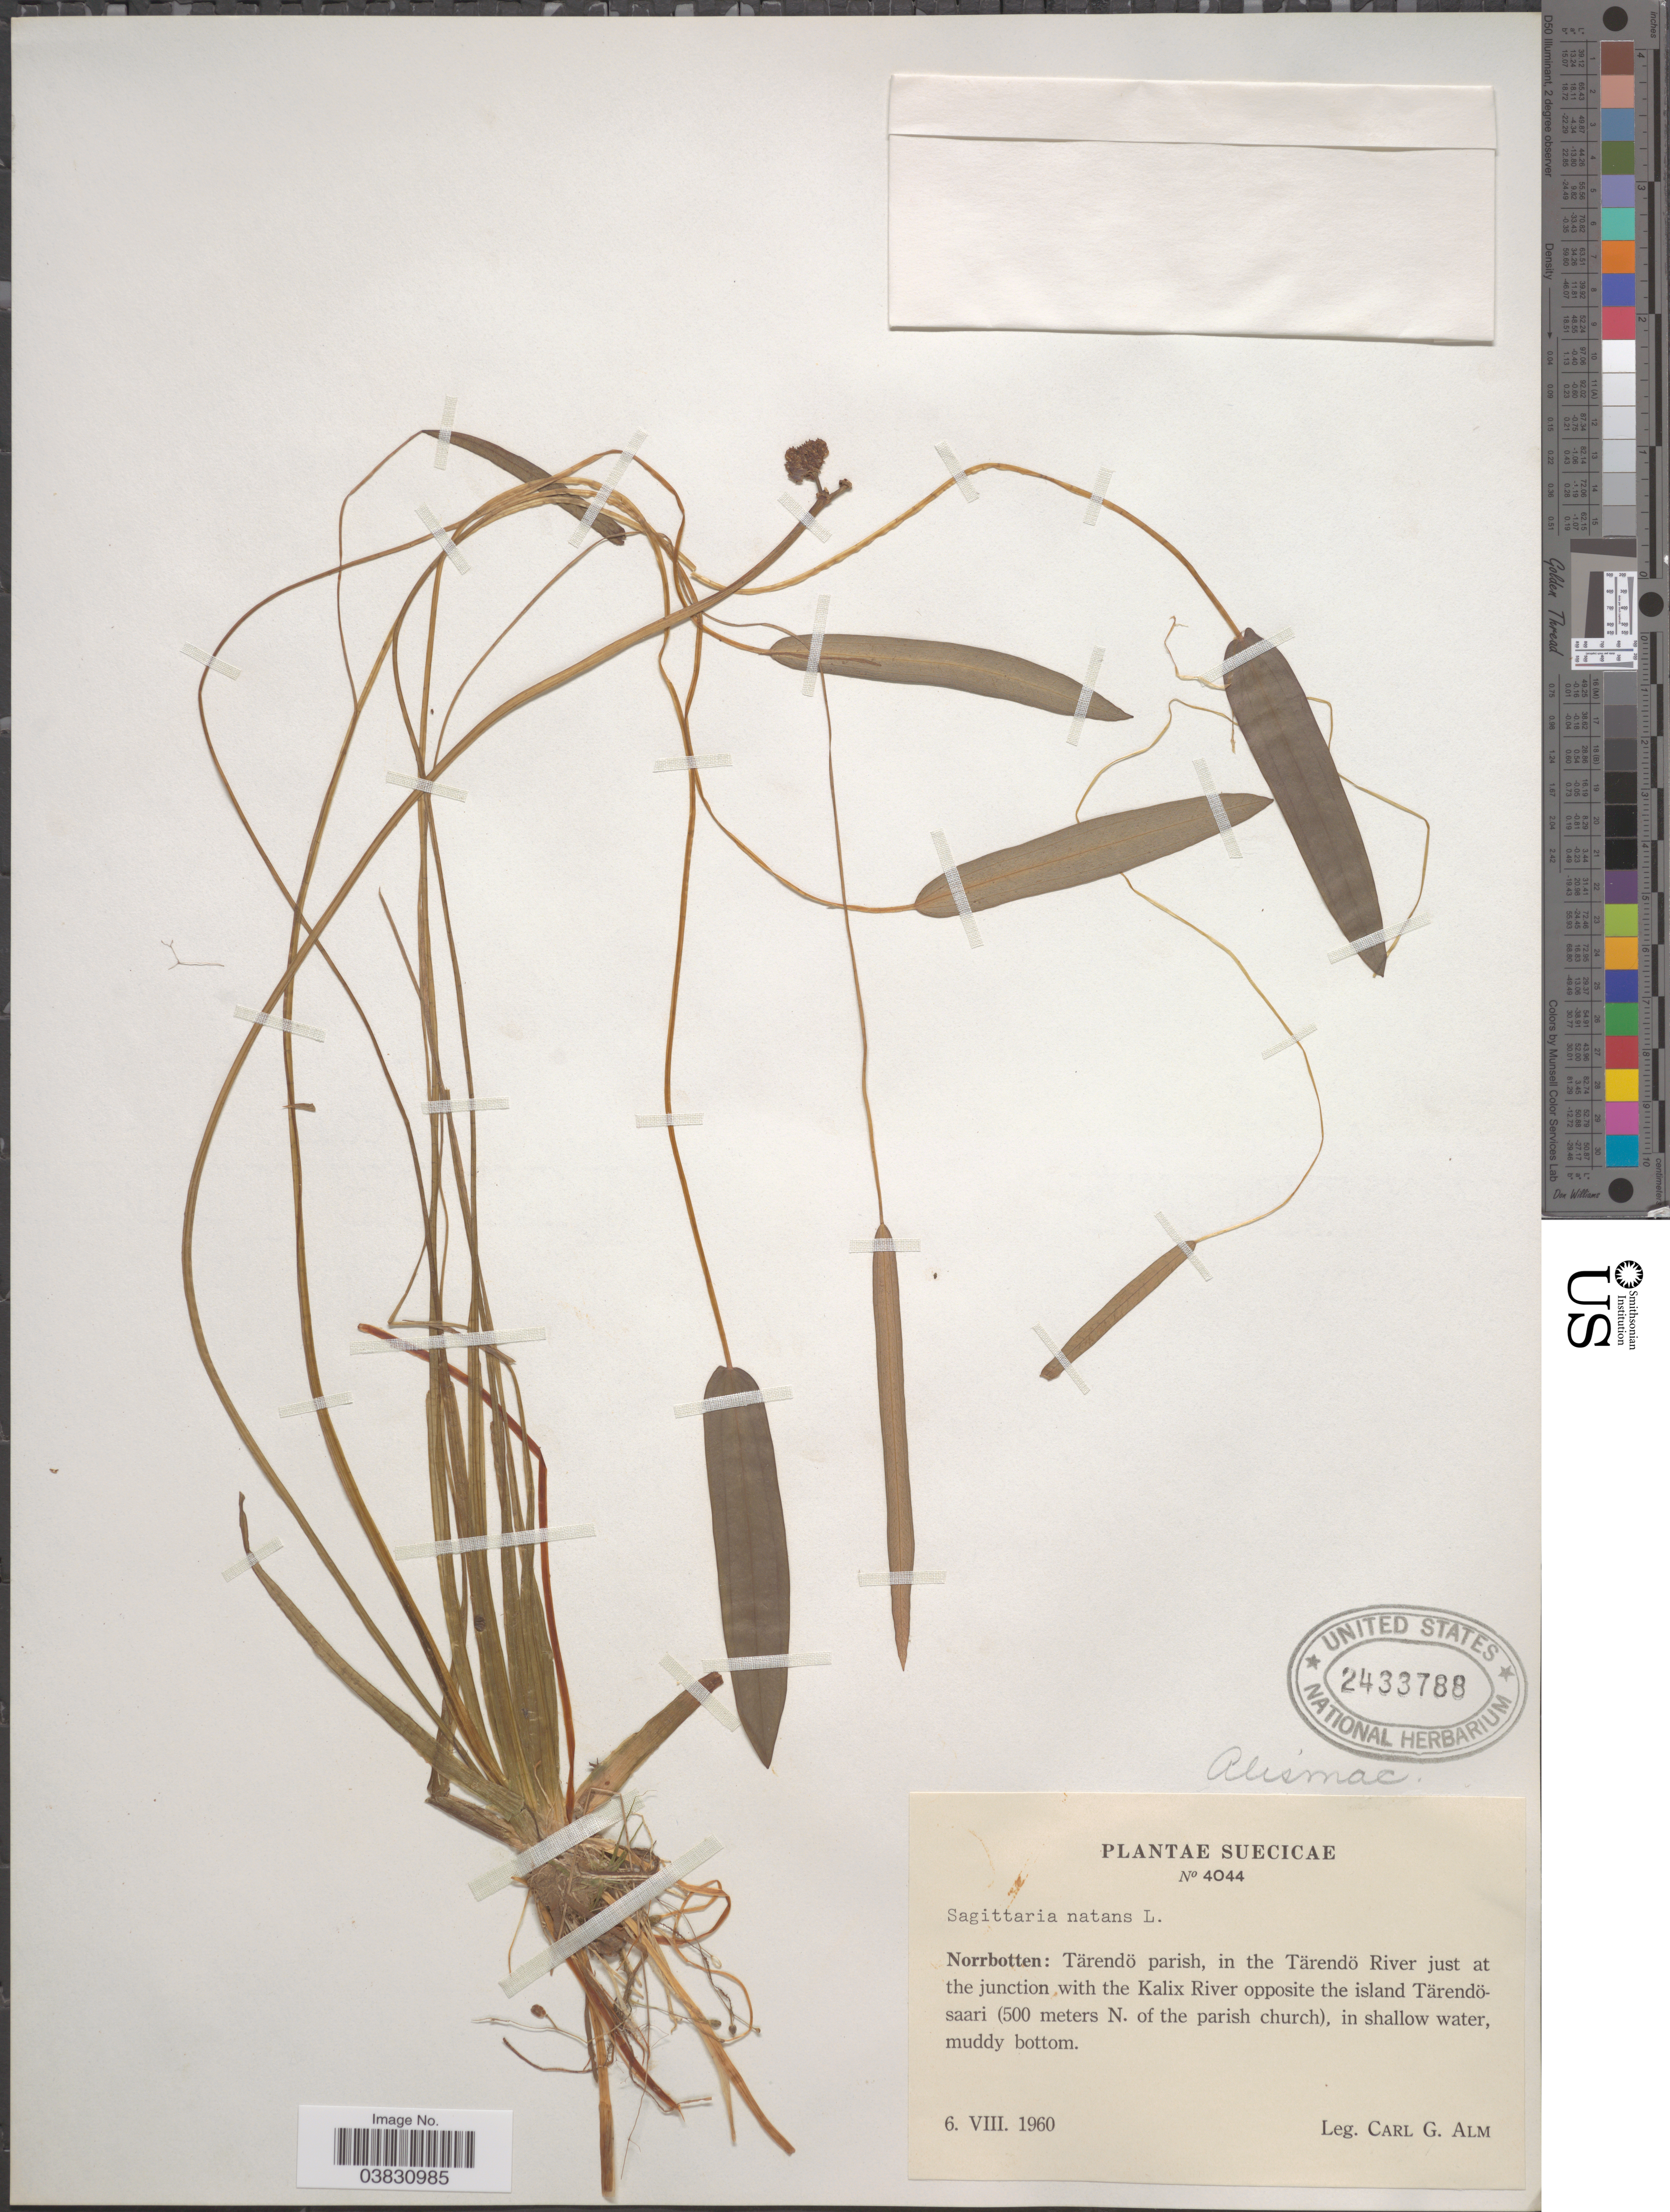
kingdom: Plantae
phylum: Tracheophyta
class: Liliopsida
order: Alismatales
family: Alismataceae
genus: Sagittaria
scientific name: Sagittaria natans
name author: Pall.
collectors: C. G. Alm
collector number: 4044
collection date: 1960-08-06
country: Sweden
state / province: Norrbotten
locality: Cuecicae. Norbotten: Tärendö parish, in the Tärendö River just at the junction with the Kalix River oppositte the island Tärendö-saari (N. of the parish church), in shallow water, muddy bottom.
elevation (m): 500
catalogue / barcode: US 2433788